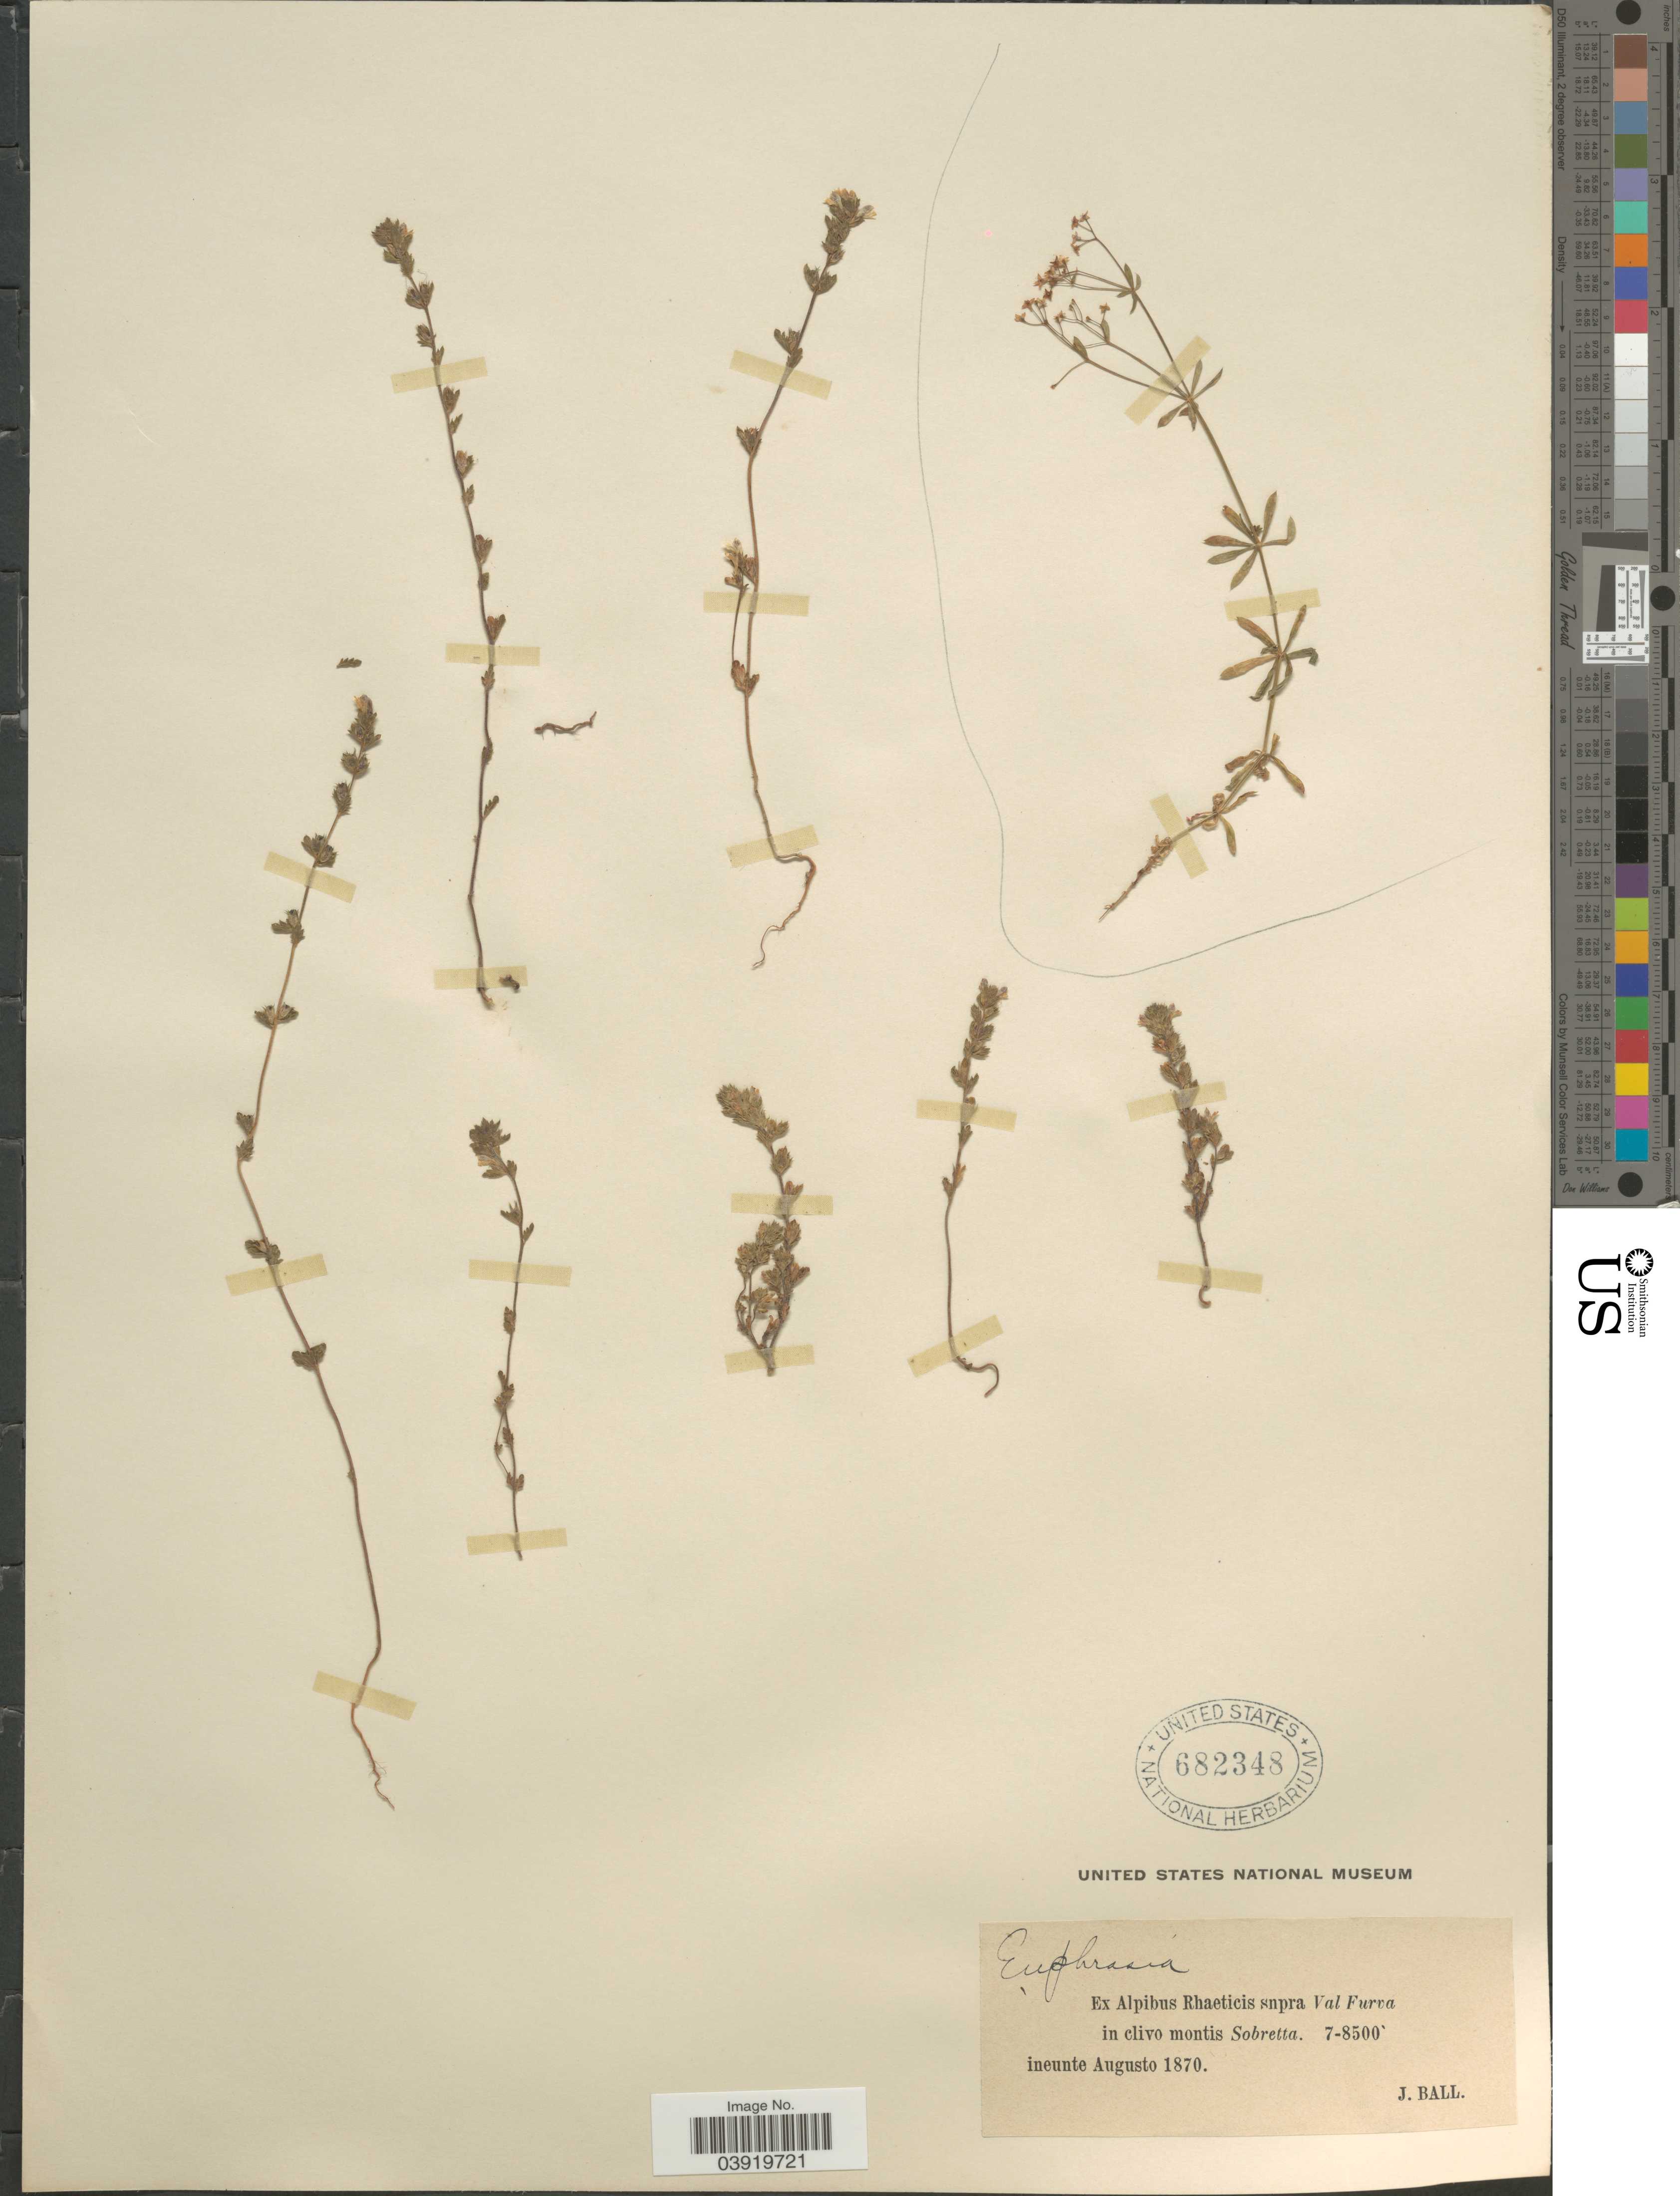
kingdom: Plantae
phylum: Tracheophyta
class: Magnoliopsida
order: Lamiales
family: Orobanchaceae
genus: Euphrasia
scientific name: Euphrasia sp.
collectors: J. Ball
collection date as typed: ineunte Augusto 1870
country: Italy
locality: Ex Alpibus Rhaeticis supra Val Fuvra in clivo montis Sobretta.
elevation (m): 2134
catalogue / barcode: US 682348